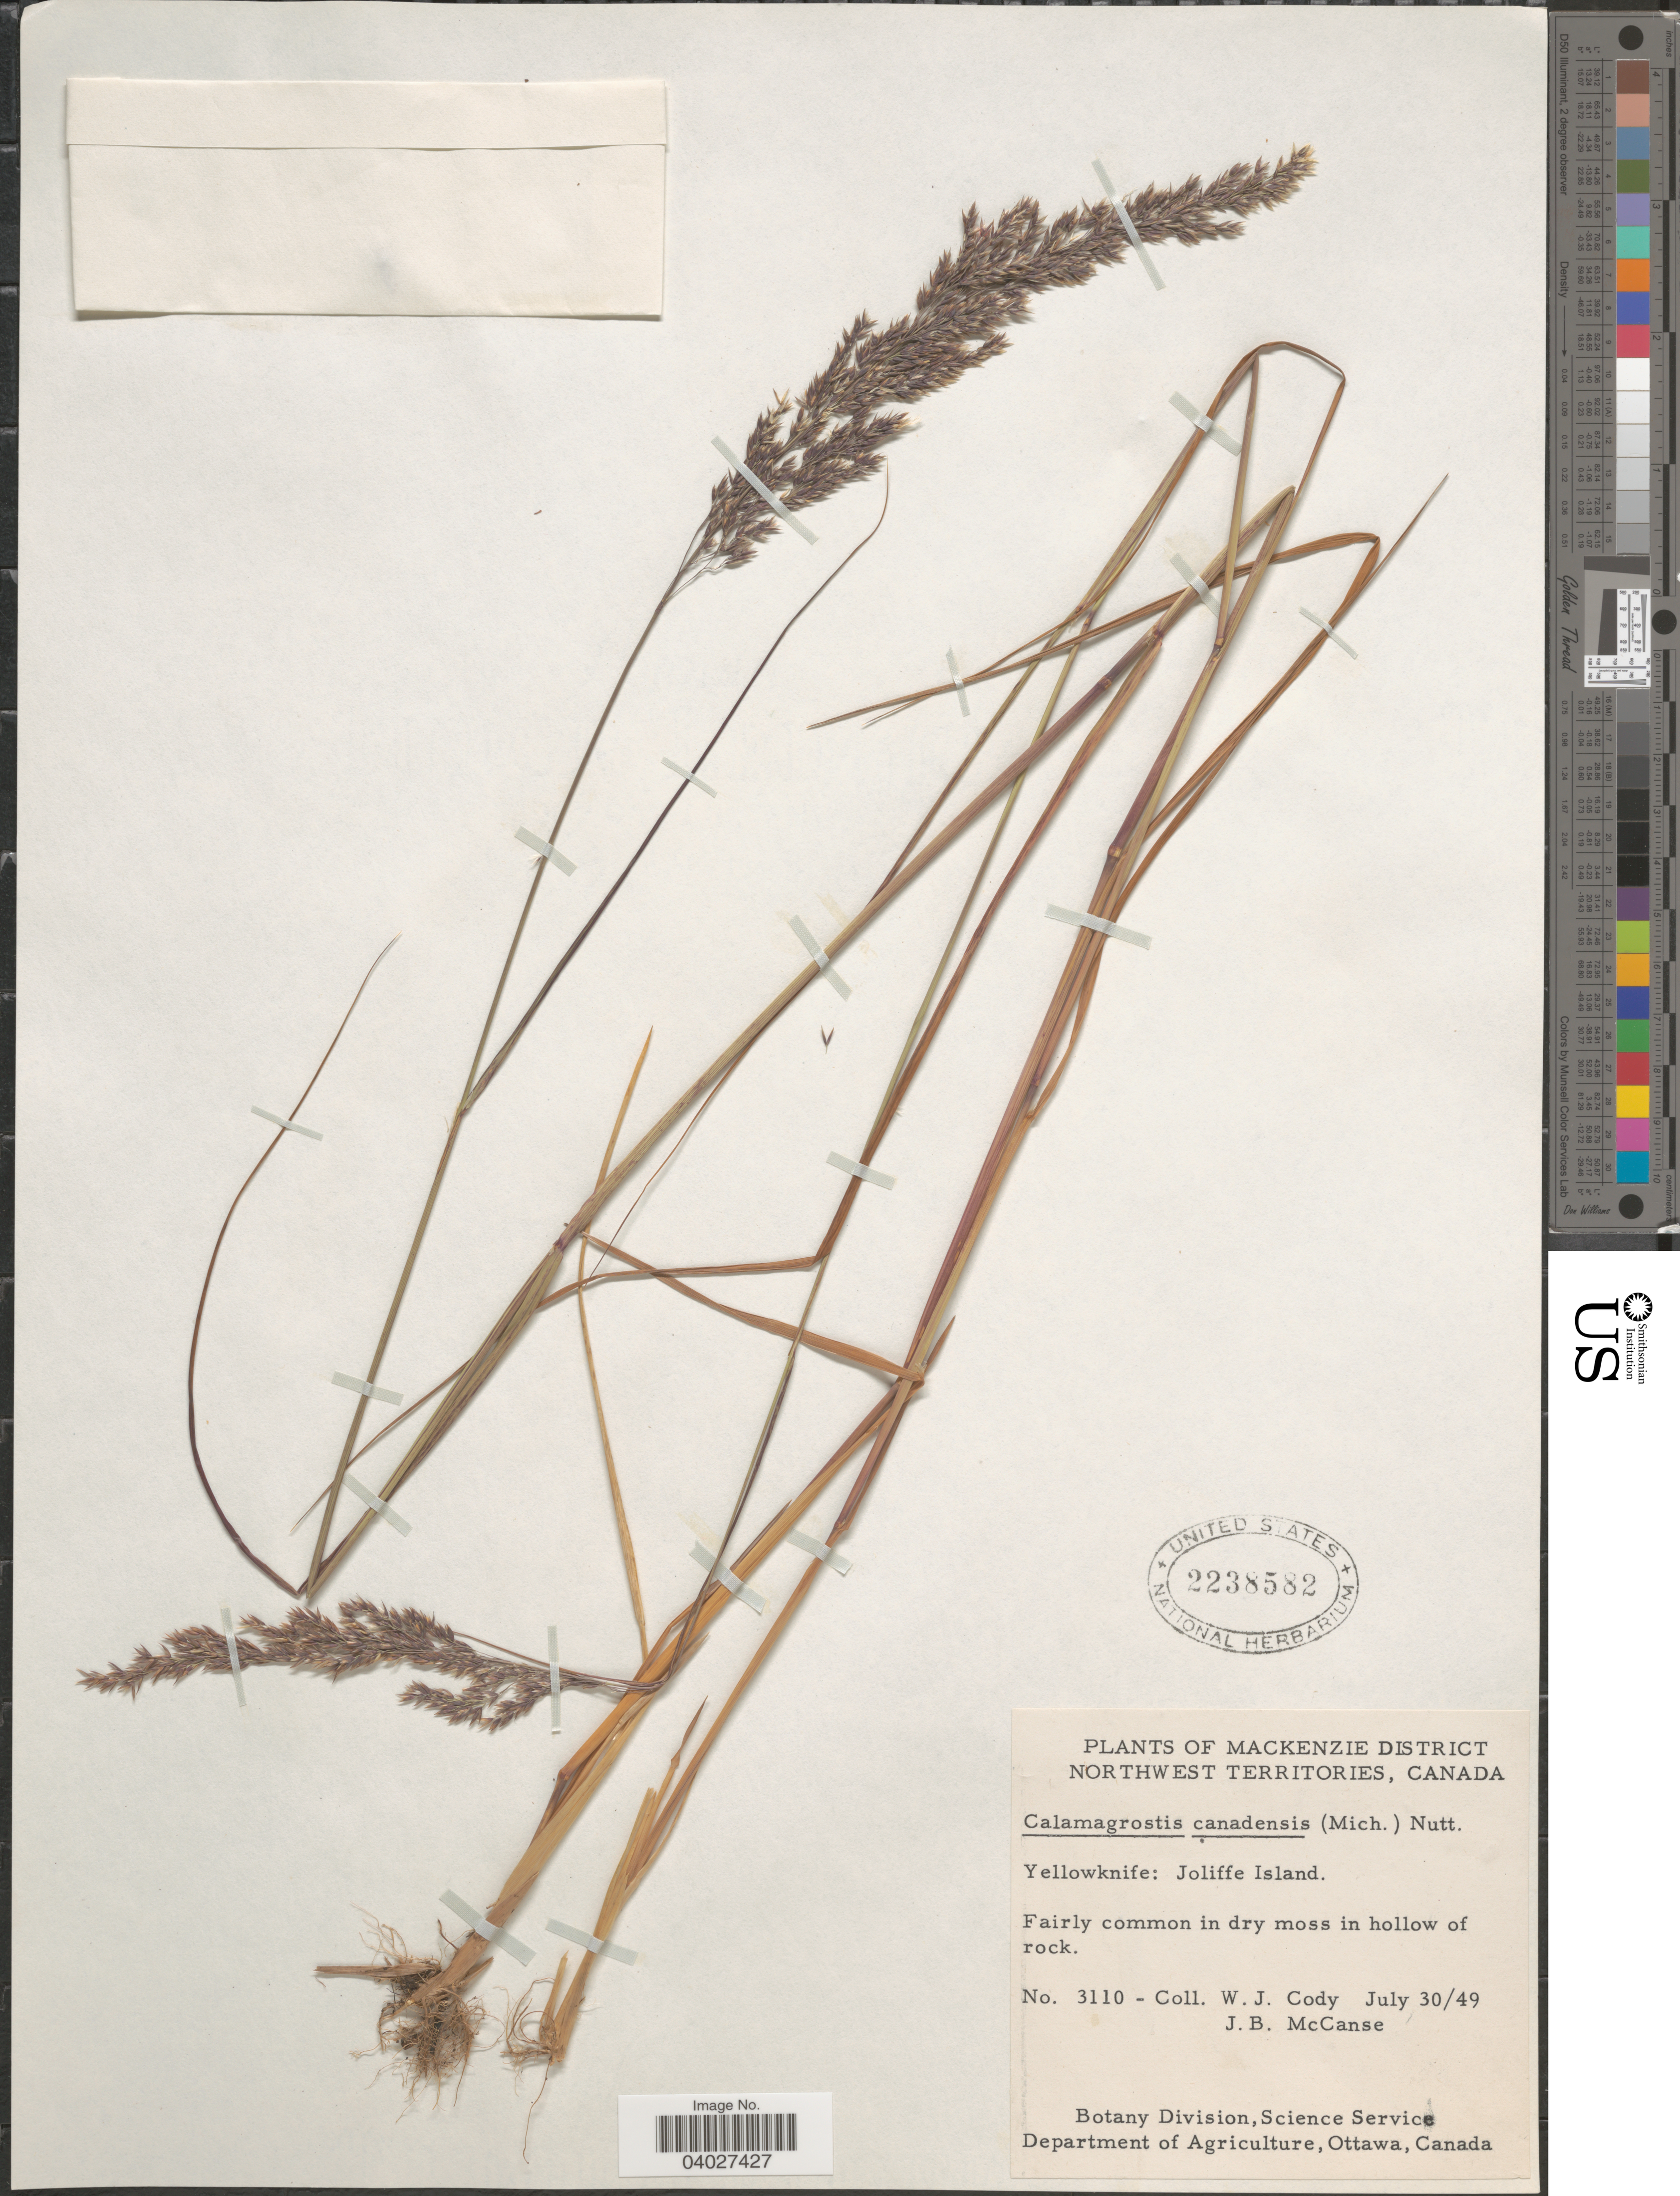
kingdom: Plantae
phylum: Tracheophyta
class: Liliopsida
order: Poales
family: Poaceae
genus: Calamagrostis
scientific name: Calamagrostis canadensis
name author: (Michx.) P. Beauv.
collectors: W. Cody & J. McCanse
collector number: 3110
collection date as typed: Transcribed d/m/y: 30/7/49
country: Canada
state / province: Northwest Territories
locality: Mackenzie District. Yellowknife: Joliffe Island.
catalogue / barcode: US 2238582